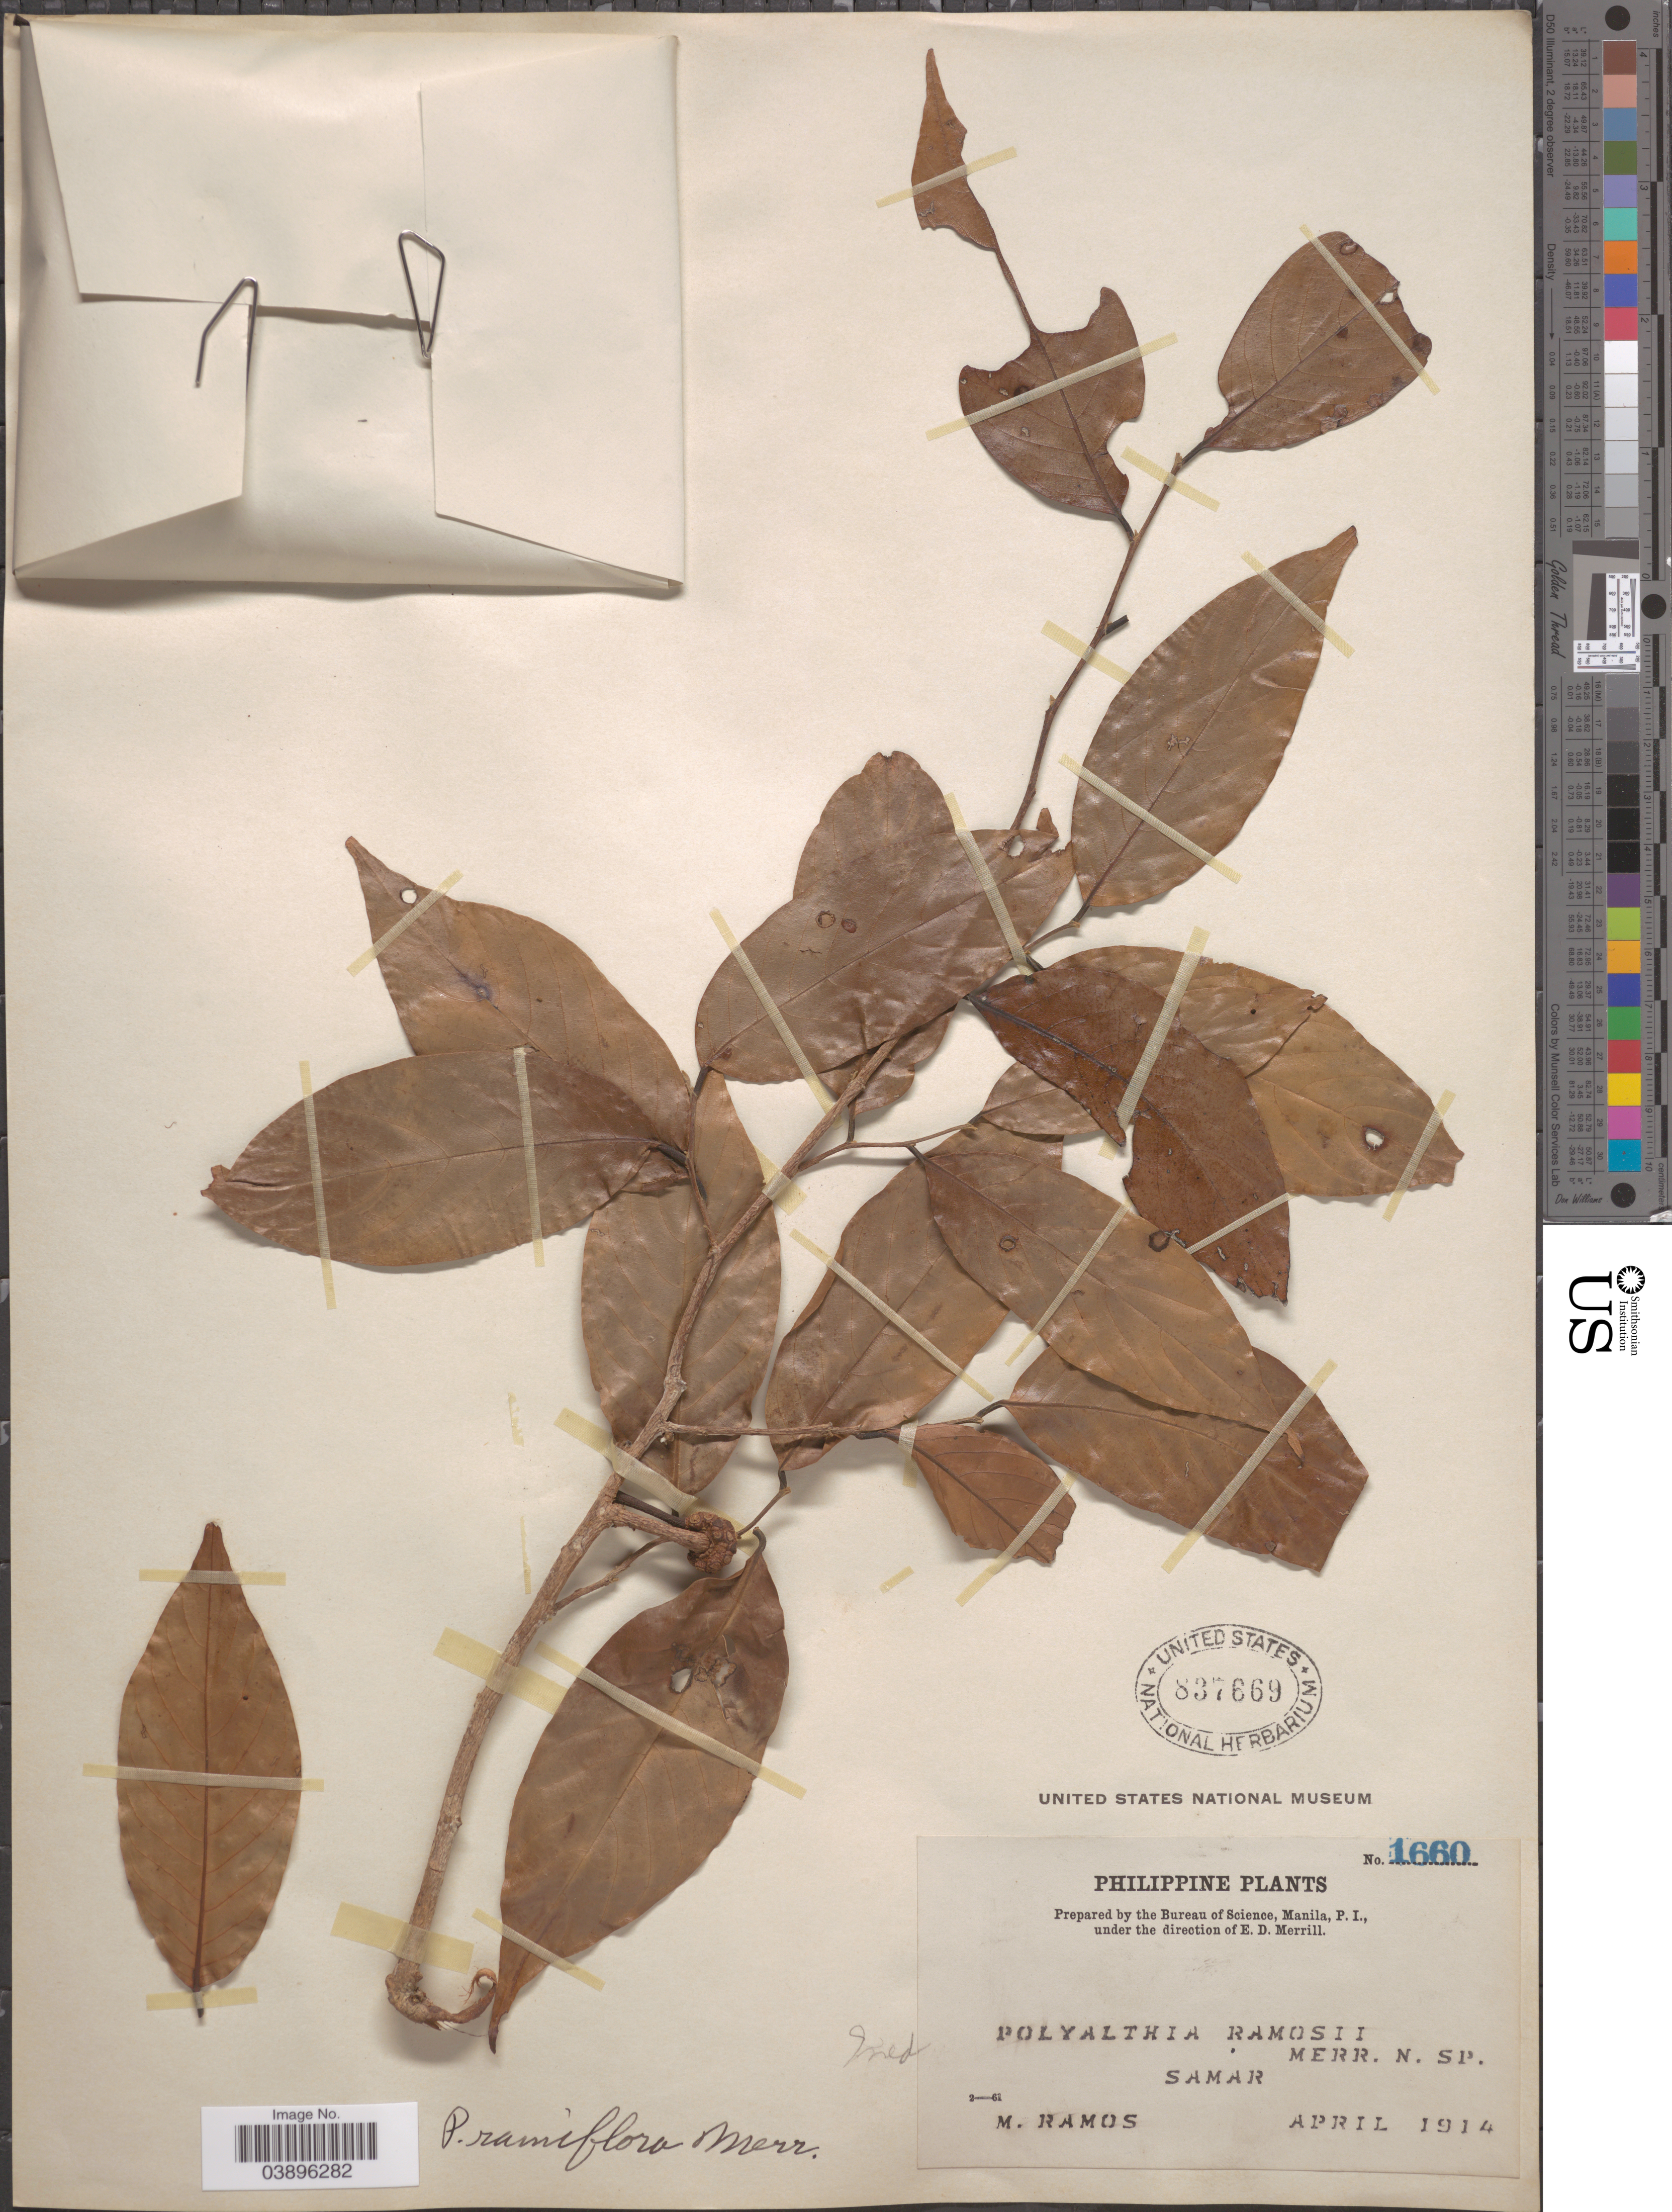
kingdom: Plantae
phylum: Tracheophyta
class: Magnoliopsida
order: Magnoliales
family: Annonaceae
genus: Polyalthia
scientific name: Polyalthia ramiflora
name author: Merr.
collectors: M. Ramos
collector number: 1660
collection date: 1914-04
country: Philippines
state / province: Eastern Visayas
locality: Samar.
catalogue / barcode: US 837669